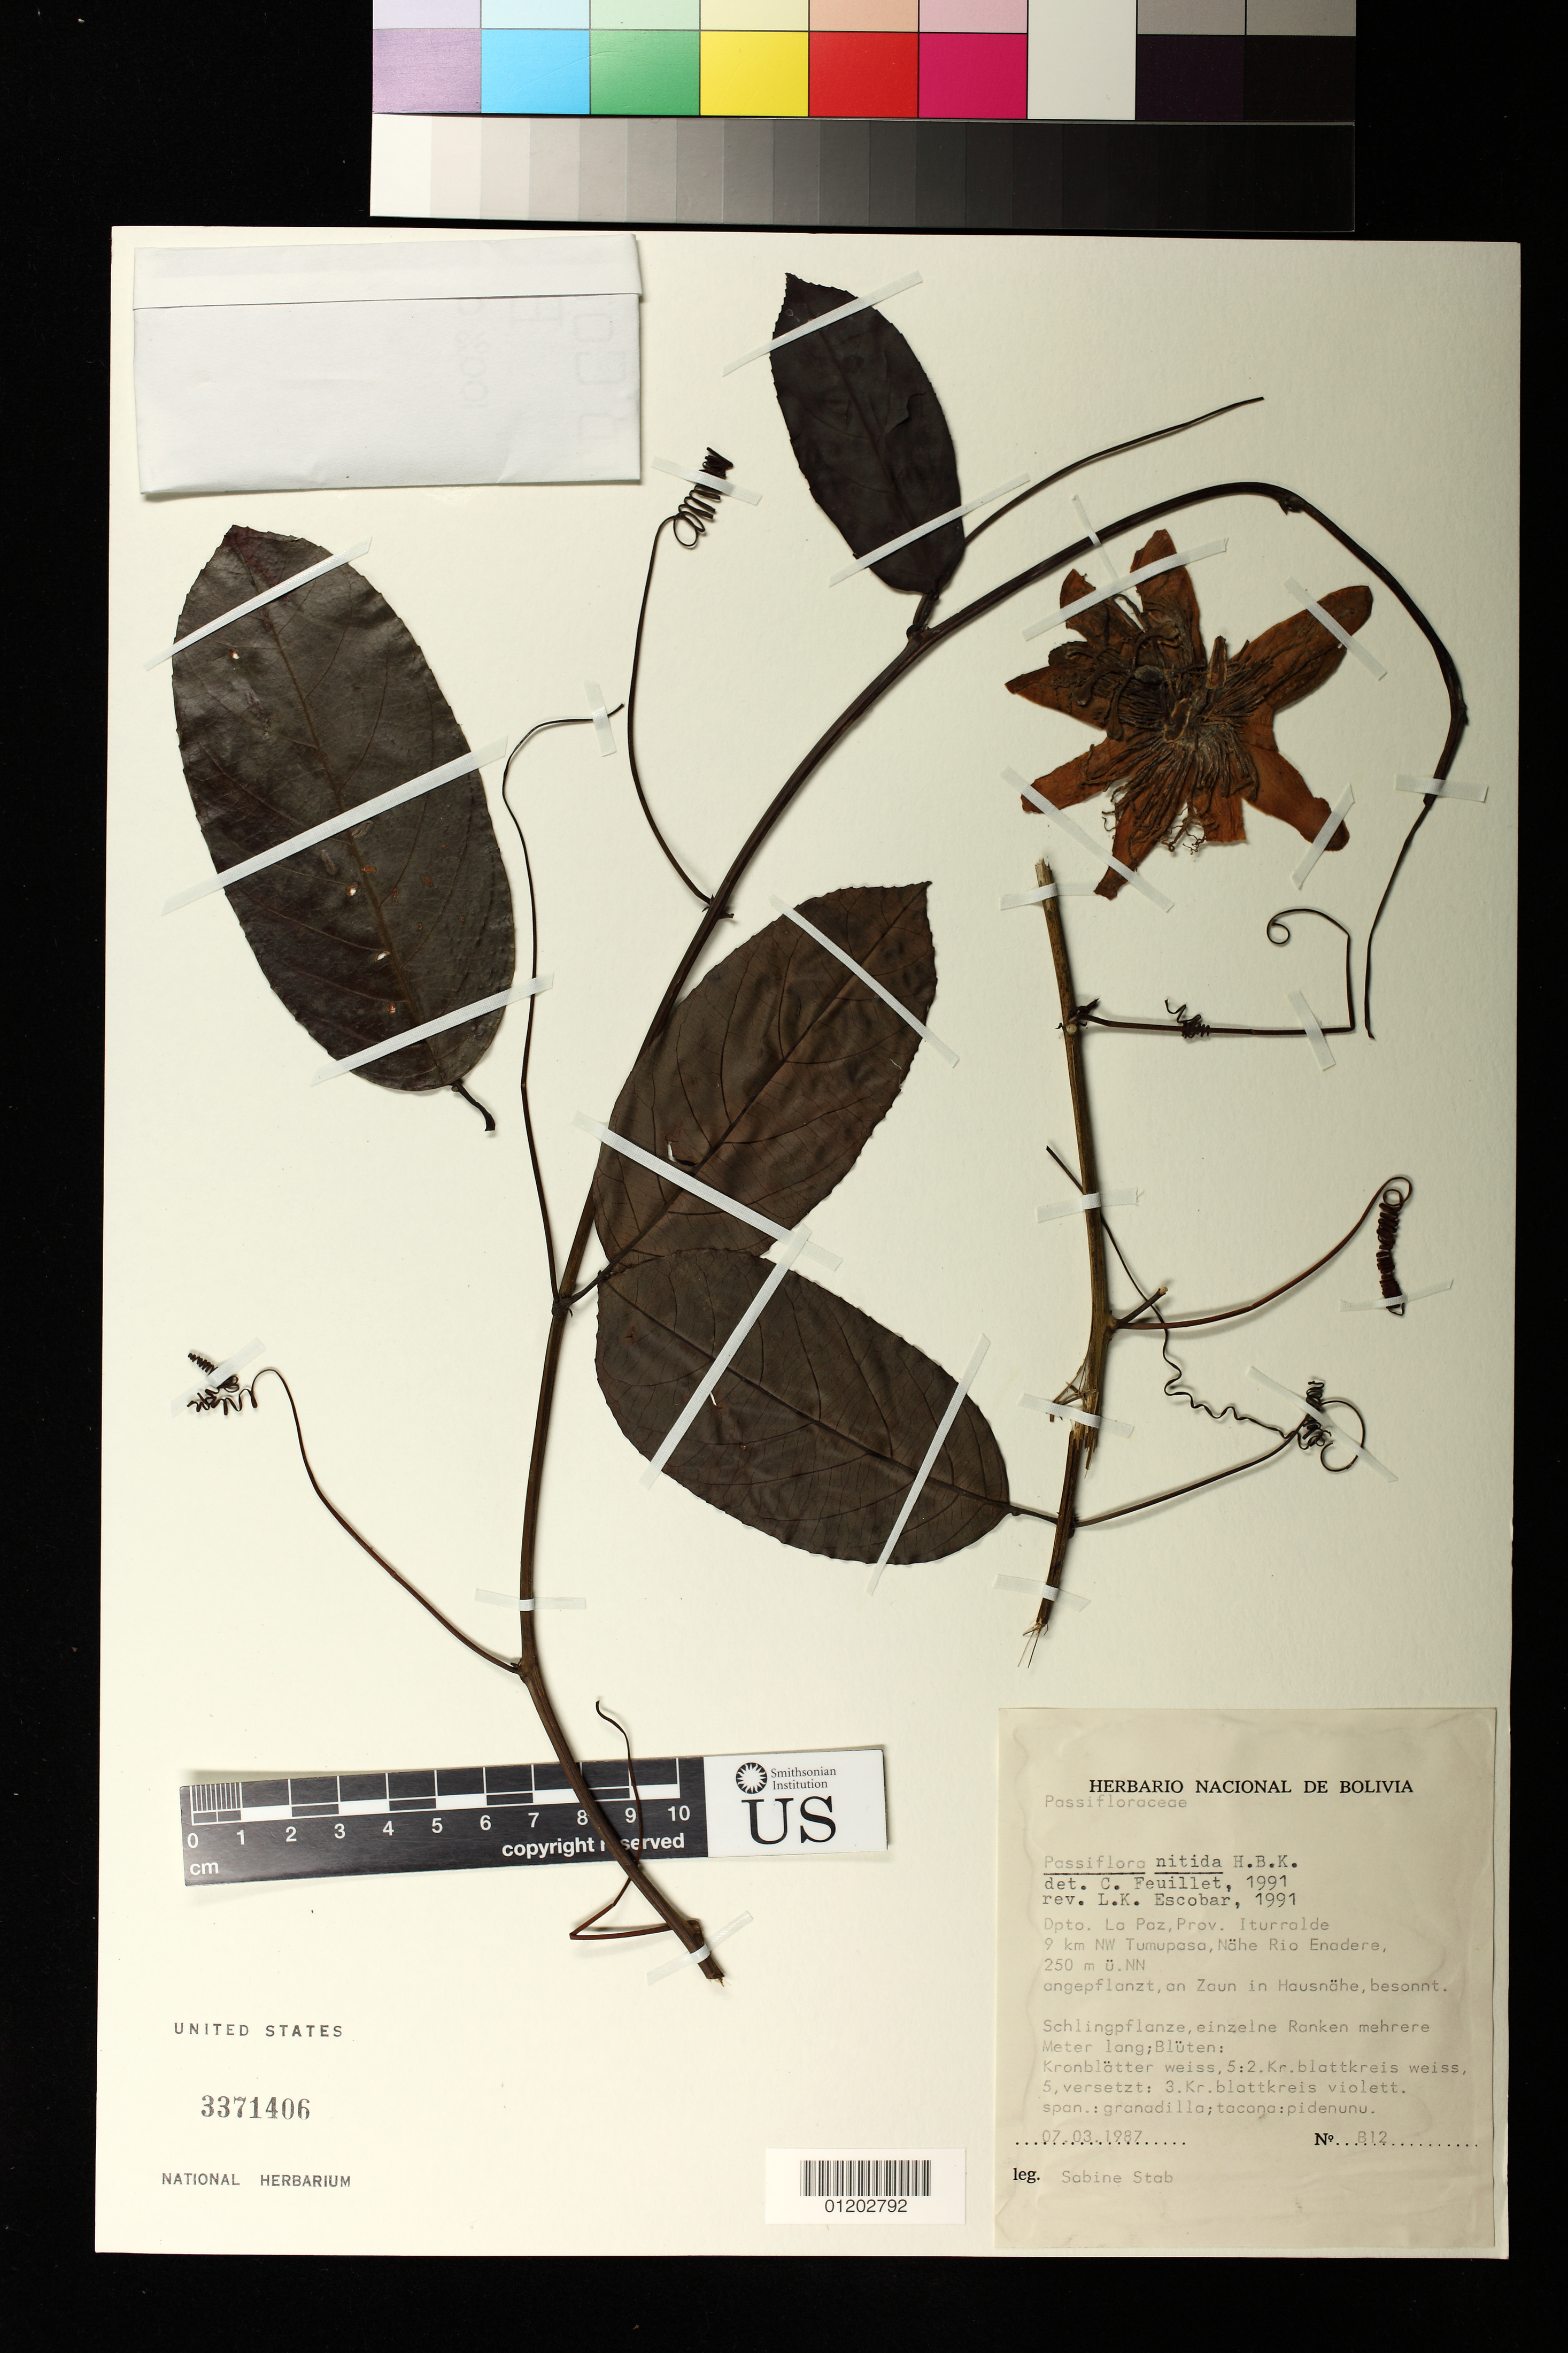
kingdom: Plantae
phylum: Tracheophyta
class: Magnoliopsida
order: Malpighiales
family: Passifloraceae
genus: Passiflora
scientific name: Passiflora nitida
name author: Kunth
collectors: S. Stab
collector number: B12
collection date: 1987-07-03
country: Bolivia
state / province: La Paz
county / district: Iturralde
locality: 9 km NW Tumupasa, Nahe Rio Enadere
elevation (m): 76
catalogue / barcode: US 3371406